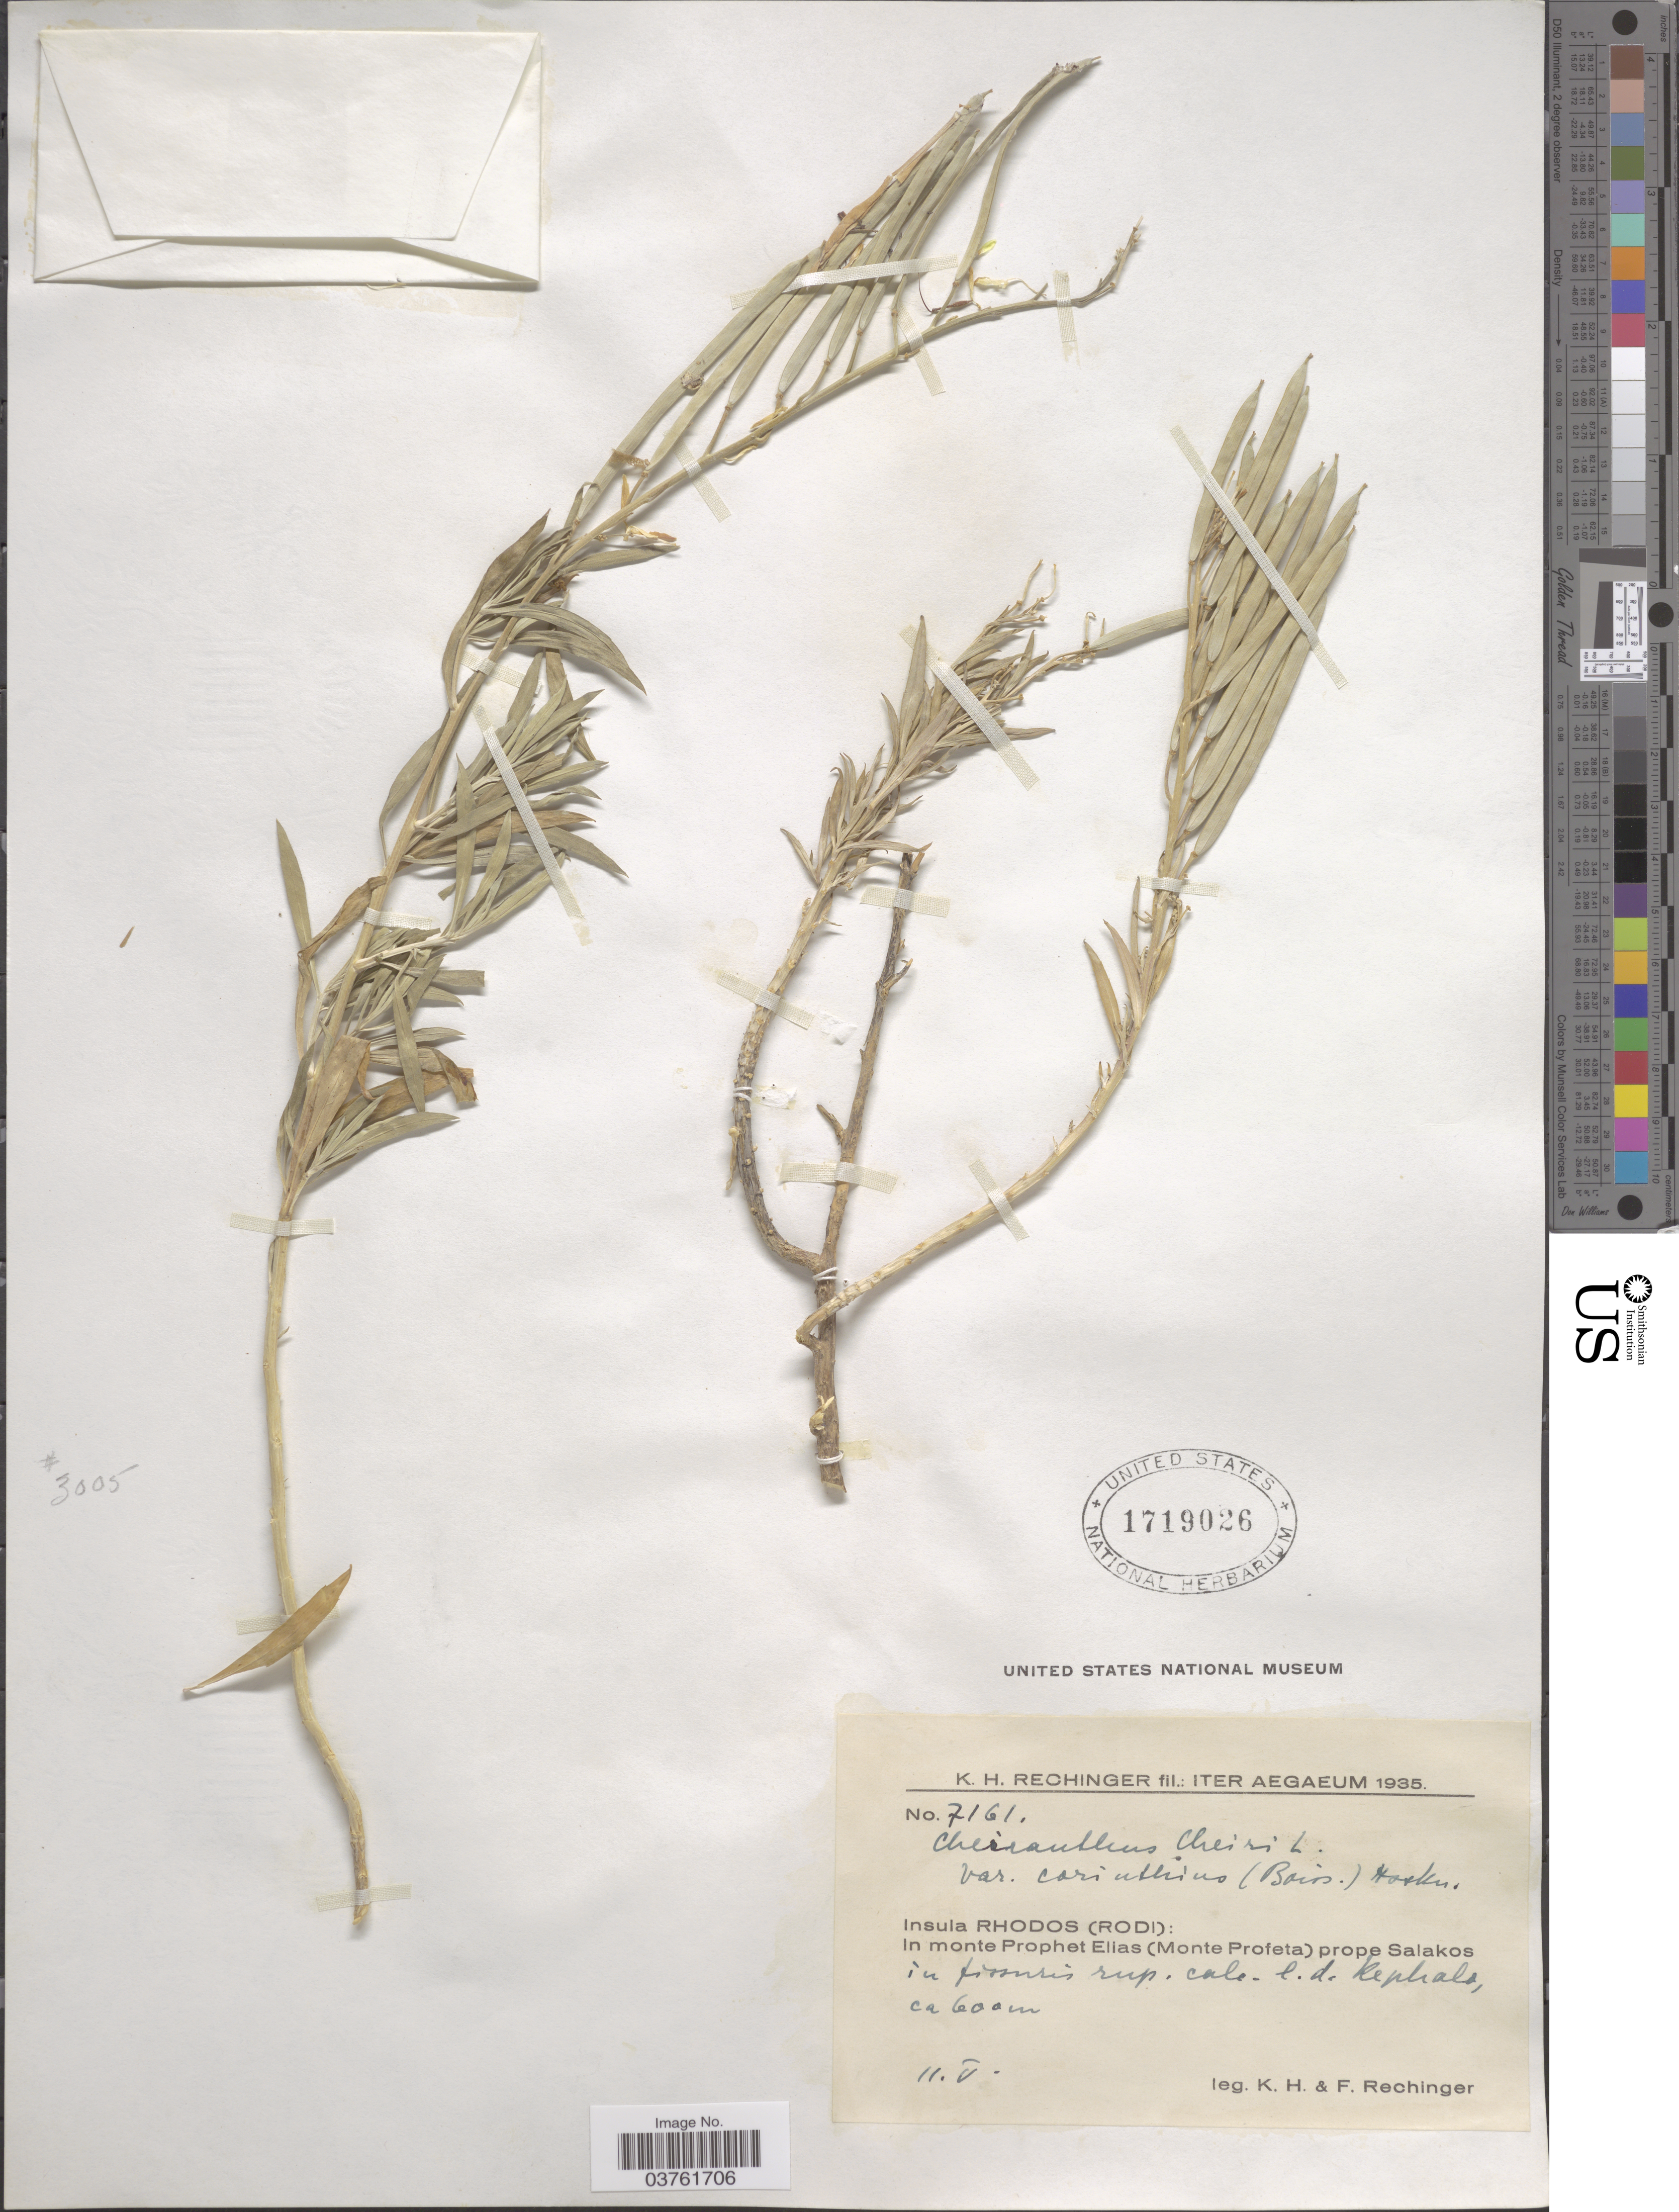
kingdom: Plantae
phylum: Tracheophyta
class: Magnoliopsida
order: Brassicales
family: Brassicaceae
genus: Cheiranthus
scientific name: Cheiranthus x cheiri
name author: L.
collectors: K. H. Rechinger & F. Rechinger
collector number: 7161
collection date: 1935-05-11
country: Greece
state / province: South Aegean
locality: Iter Aegaeum. Insula Rhodos(Rodi): In monte Prophet Elias (Monte Profeta) prope Salakos. In fissuris rup. calc l.d. Kephala.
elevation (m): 600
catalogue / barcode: US 1719026